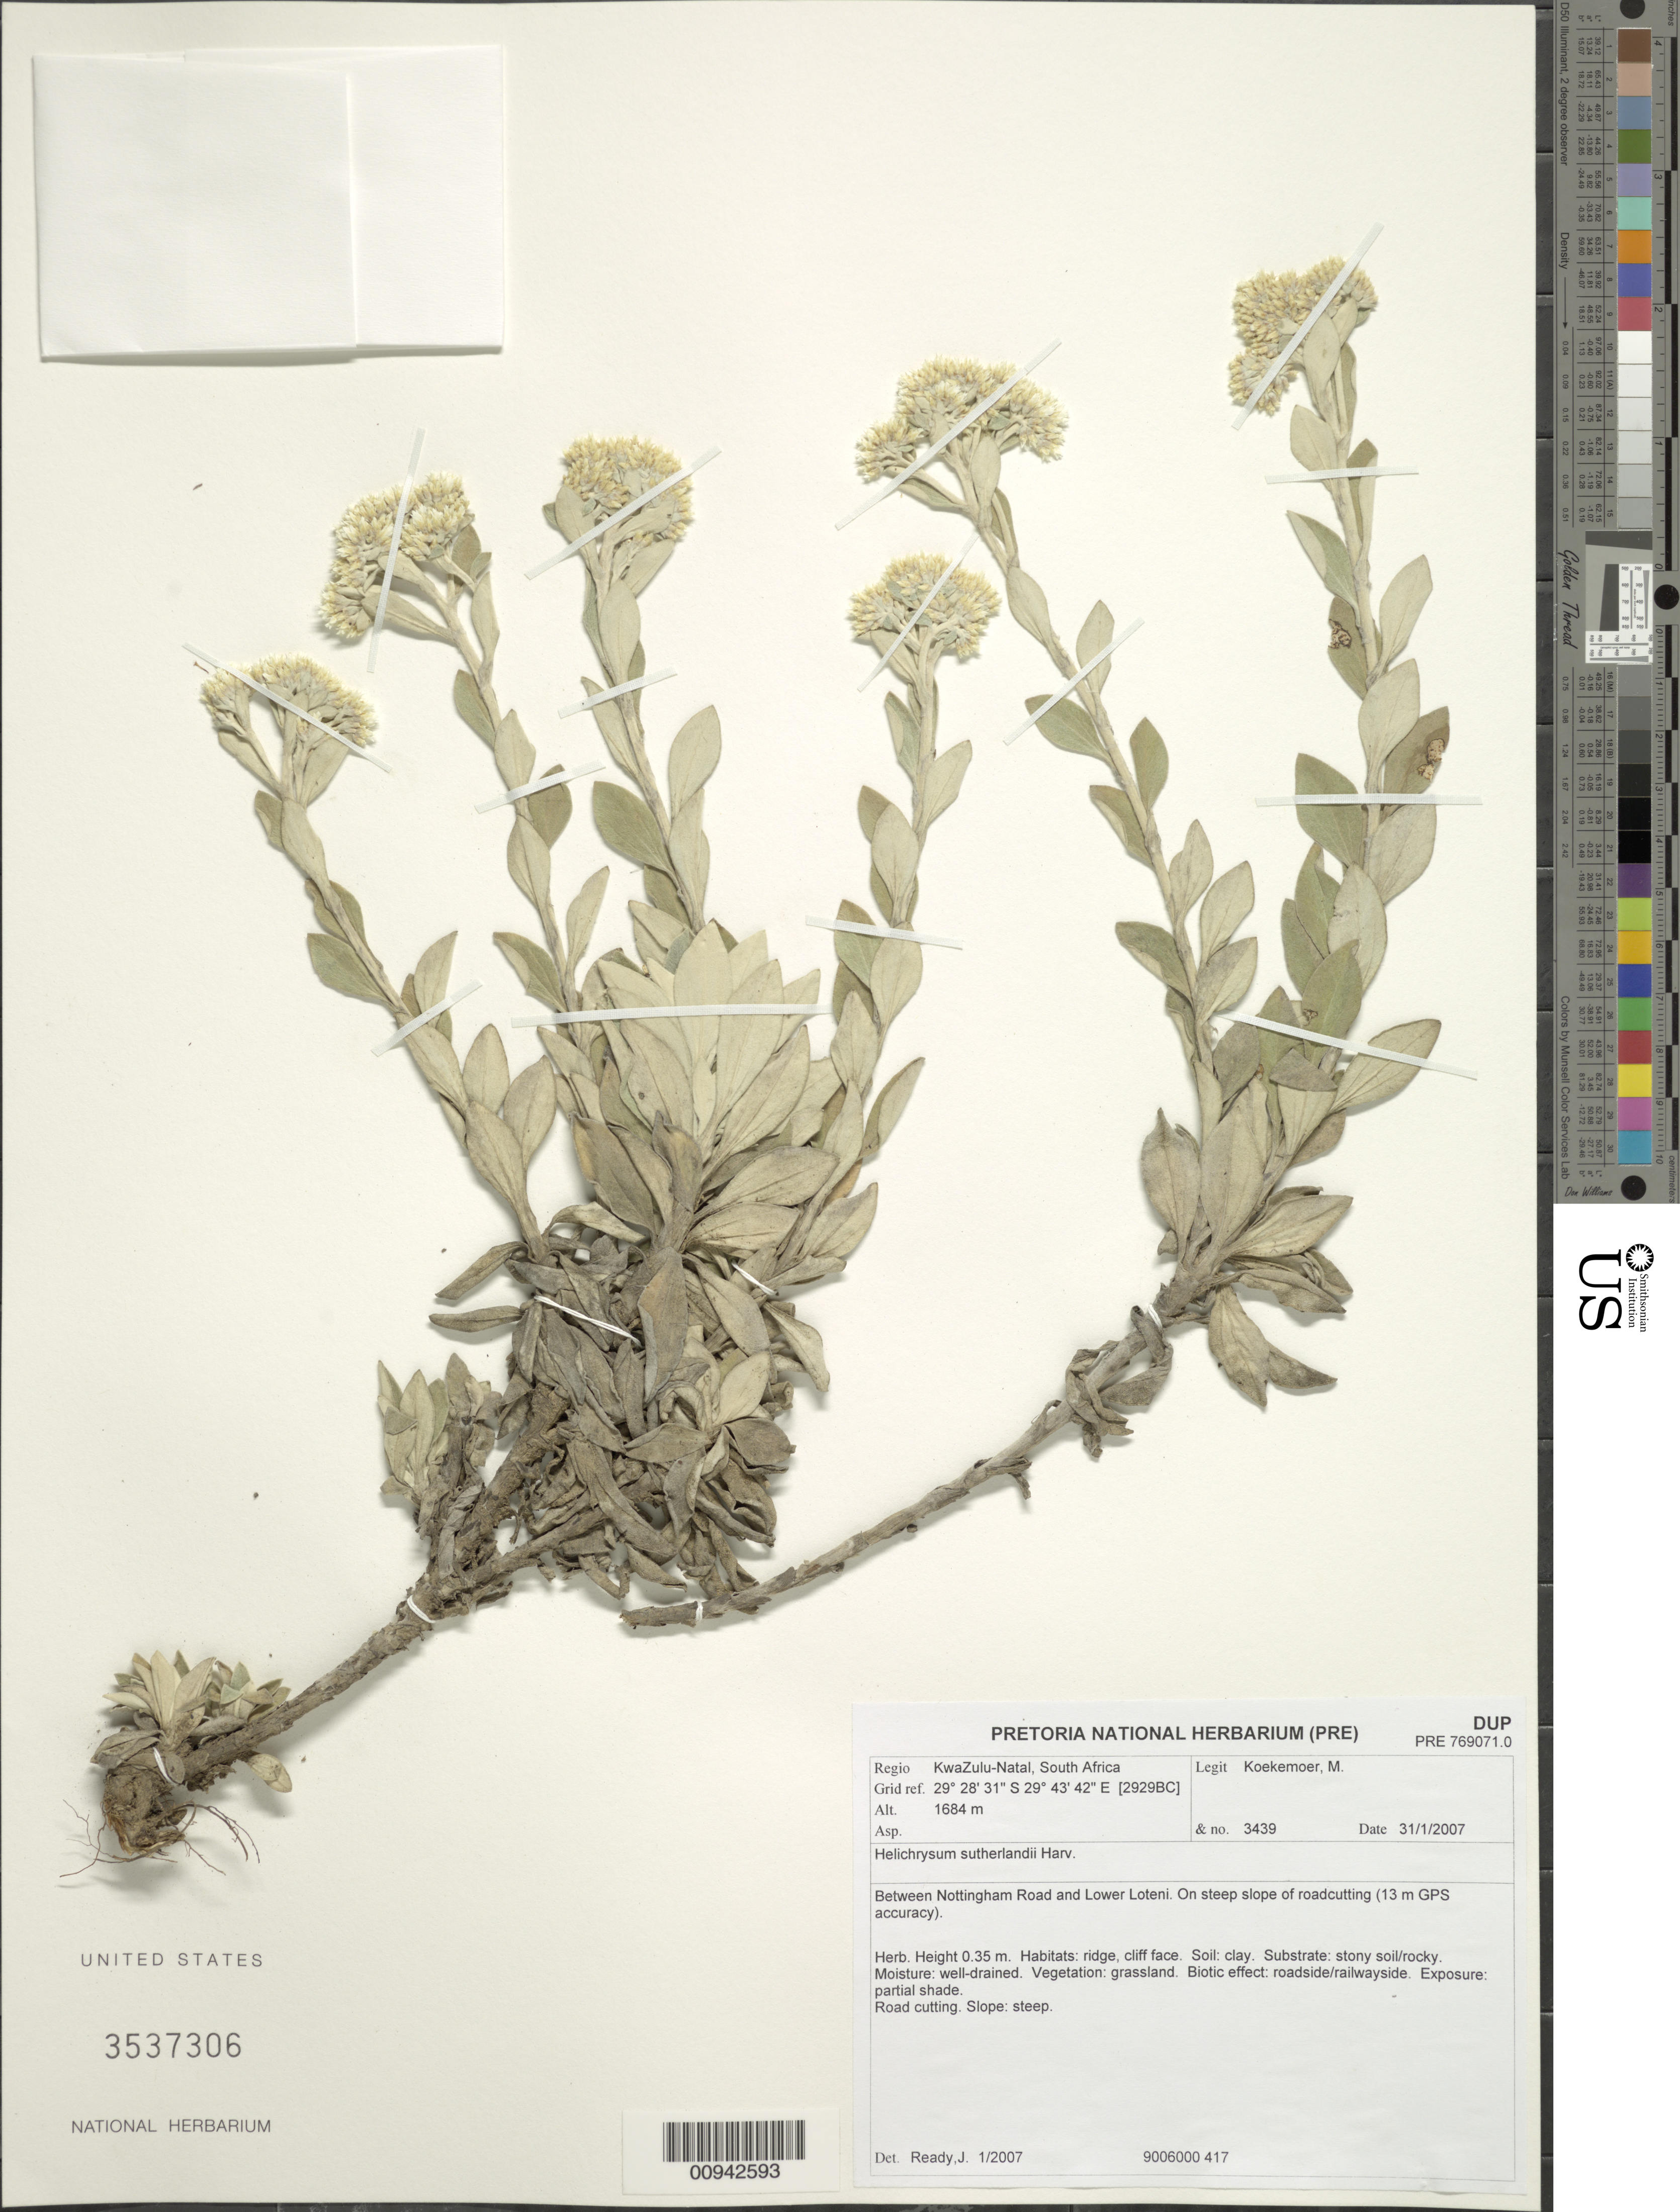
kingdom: Plantae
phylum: Tracheophyta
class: Magnoliopsida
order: Asterales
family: Asteraceae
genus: Helichrysum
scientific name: Helichrysum sutherlandii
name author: Harv.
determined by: Ready, J.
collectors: M. Koekemoer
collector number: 3439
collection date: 2007-12-31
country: South Africa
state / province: KwaZulu-Natal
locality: Nottingham Road to Lower Loteni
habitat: Ridge, cliff face. Clay. Stony soil/rocky. Well-drained. Grassland. Roadside/railwayside. Partial shade. Road cutting. Steep slope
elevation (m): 1684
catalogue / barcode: US 3537306